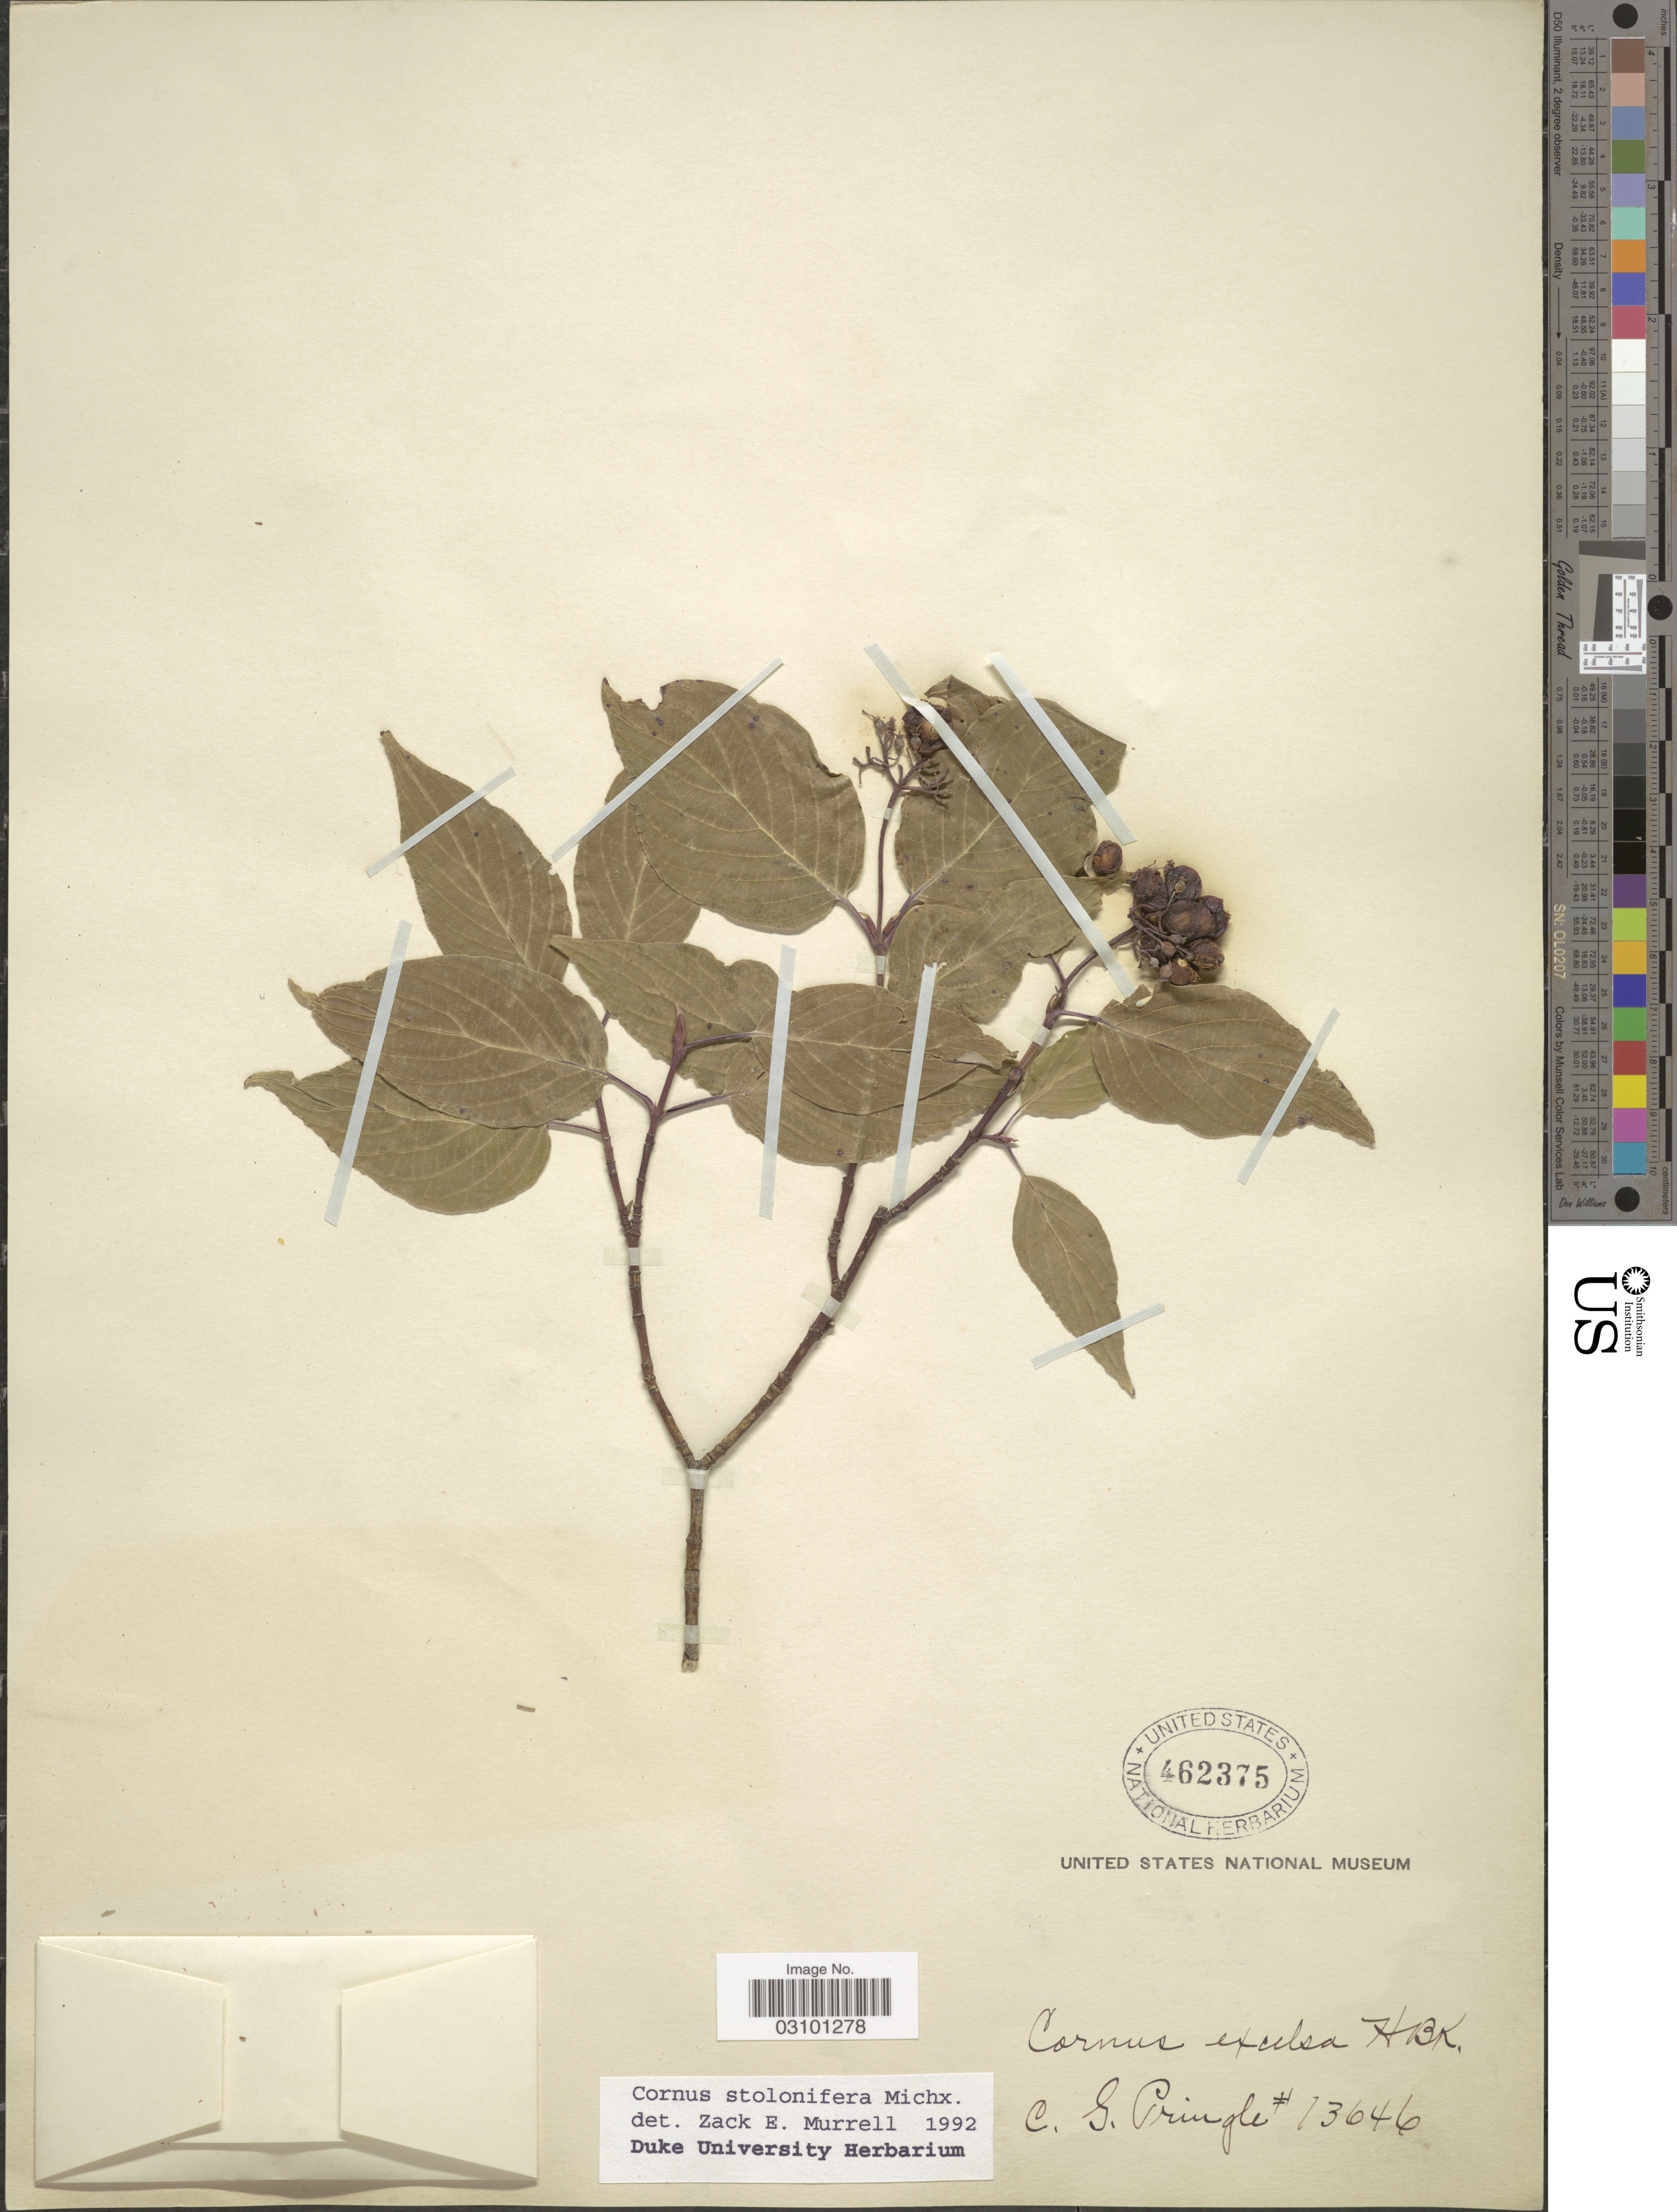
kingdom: Plantae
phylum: Tracheophyta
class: Magnoliopsida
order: Cornales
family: Cornaceae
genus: Cornus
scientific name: Cornus stolonifera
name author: Michx.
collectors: C. G. Pringle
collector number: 13646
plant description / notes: Fruit temporarily sampled for micro-CT scanning.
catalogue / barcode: US 462375